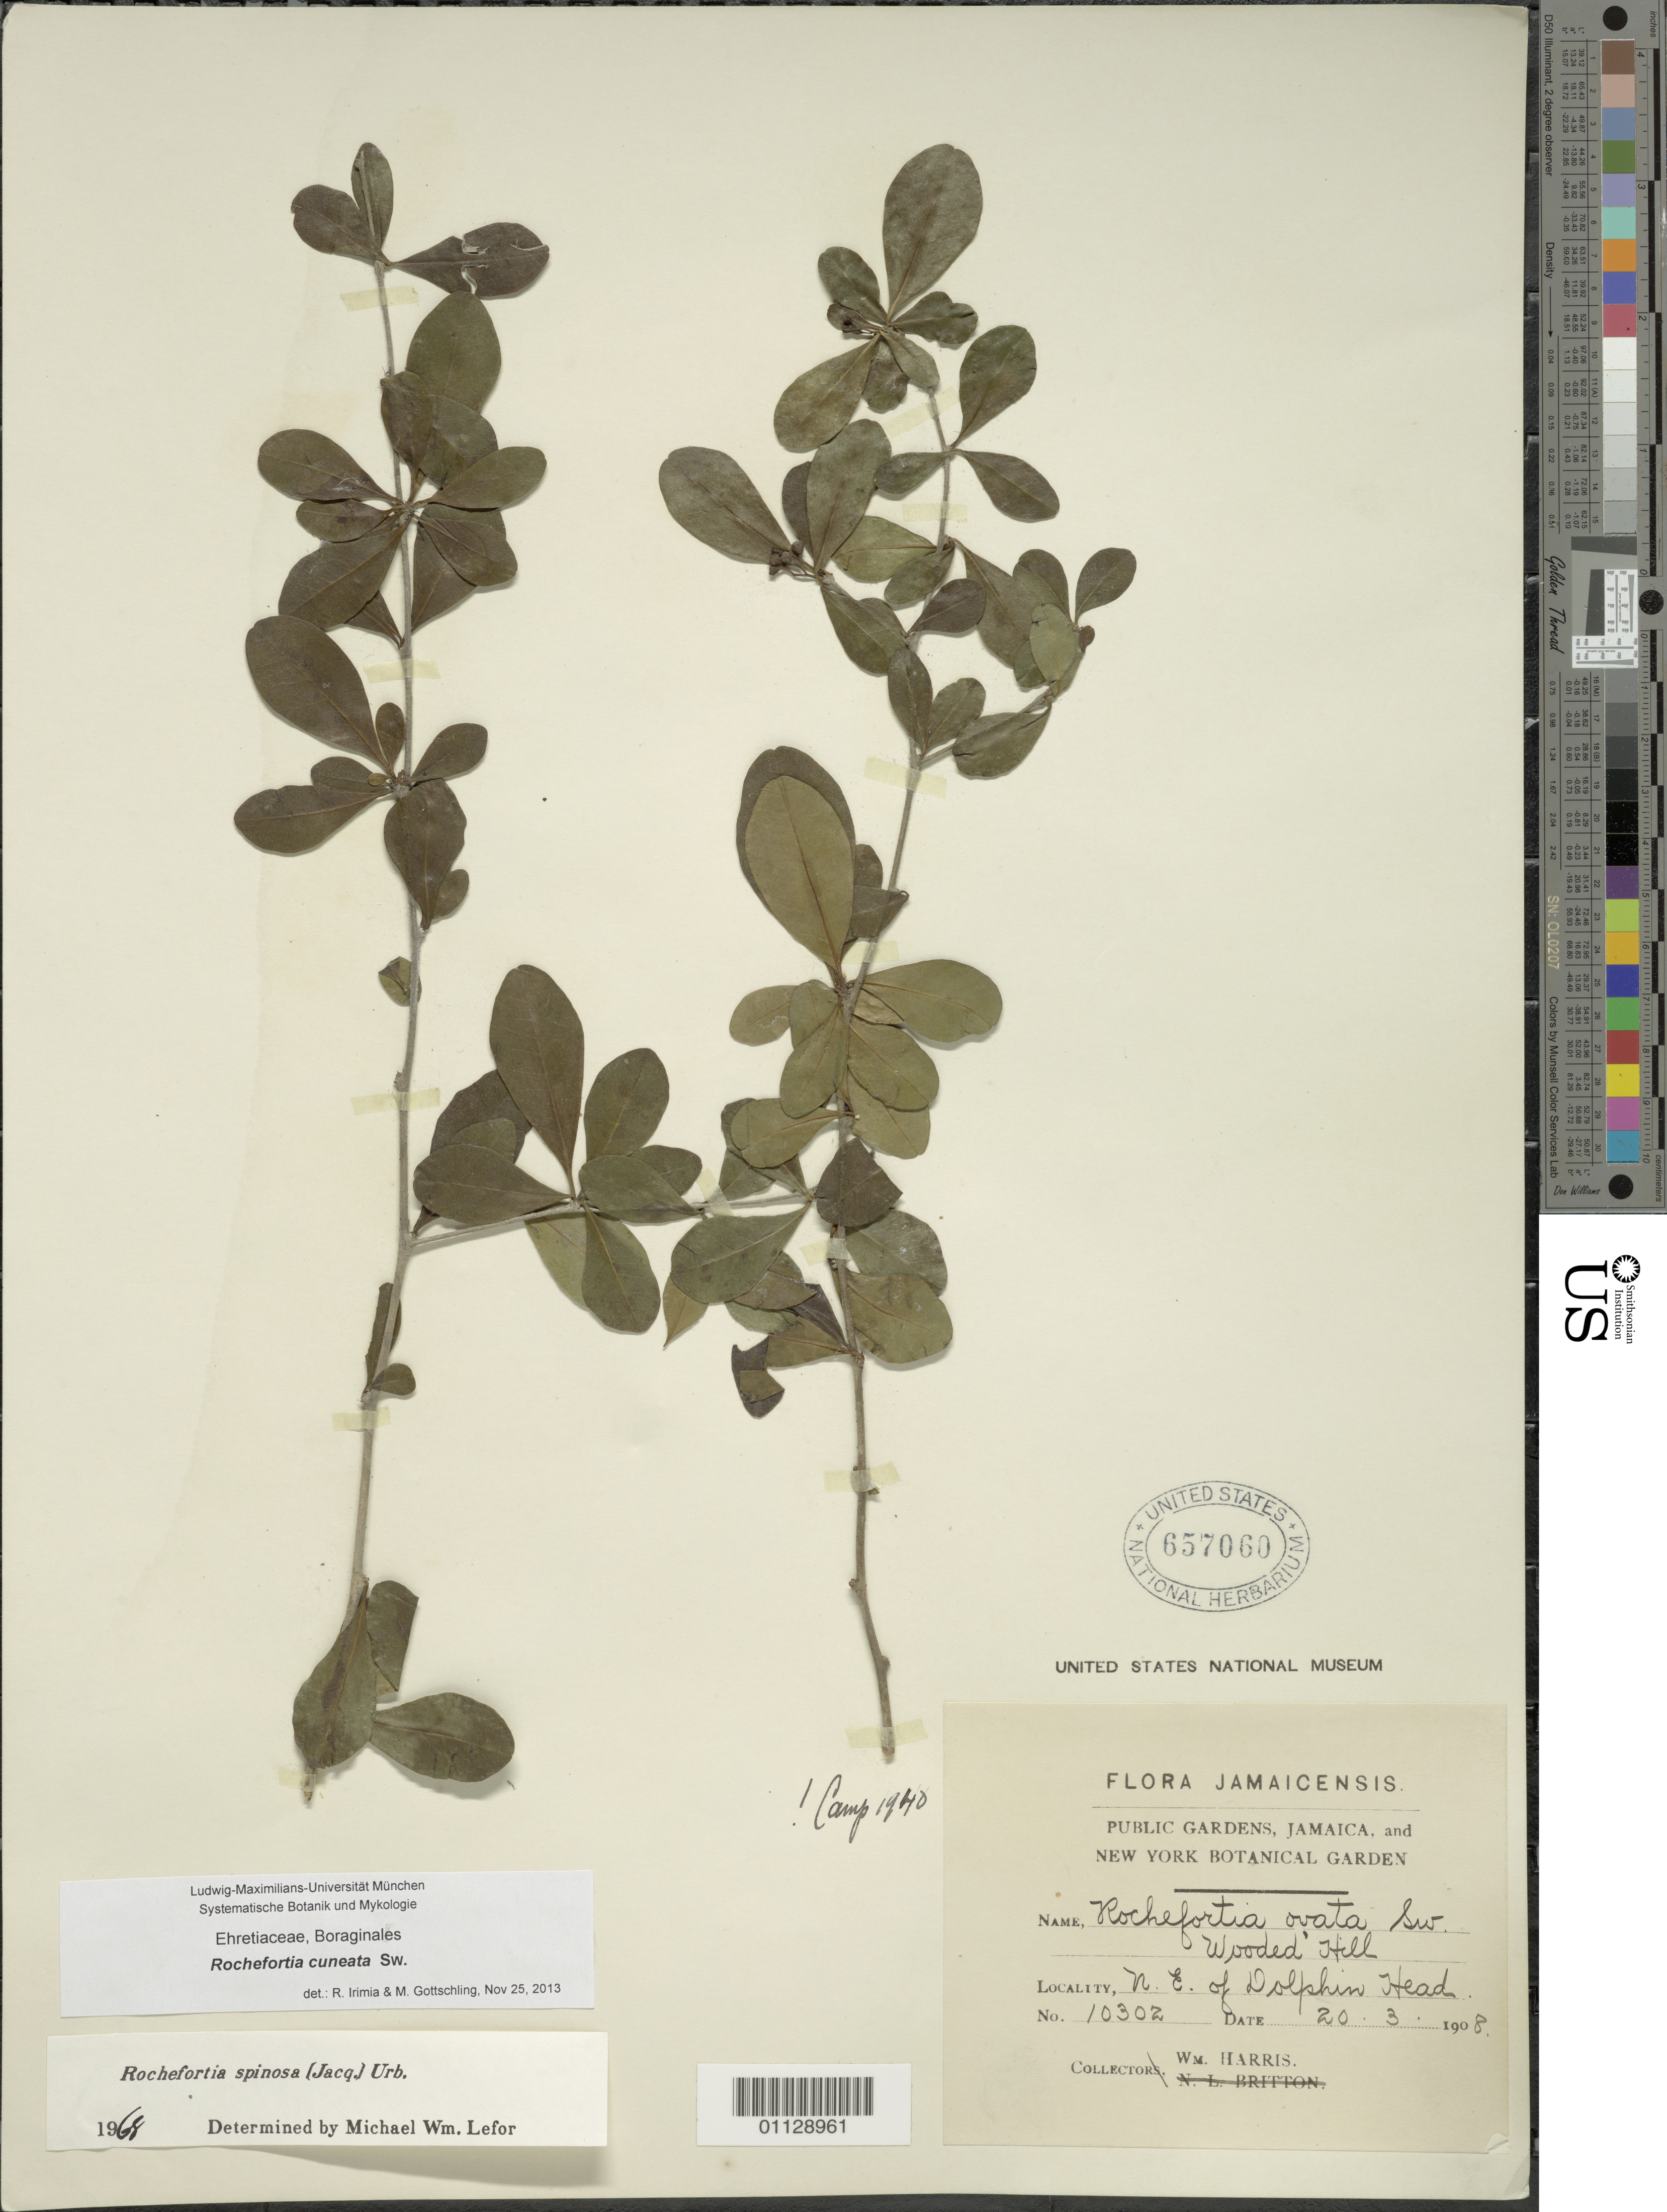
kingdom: Plantae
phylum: Tracheophyta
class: Magnoliopsida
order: Boraginales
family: Ehretiaceae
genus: Rochefortia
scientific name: Rochefortia spinosa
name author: (Jacq.) Urb.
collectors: W. Harris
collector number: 10302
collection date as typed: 20 Mar 1908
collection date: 1908-03-20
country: Jamaica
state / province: Hanover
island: Jamaica I.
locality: Wooded hill, North east of Dolphin Head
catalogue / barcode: US 657060